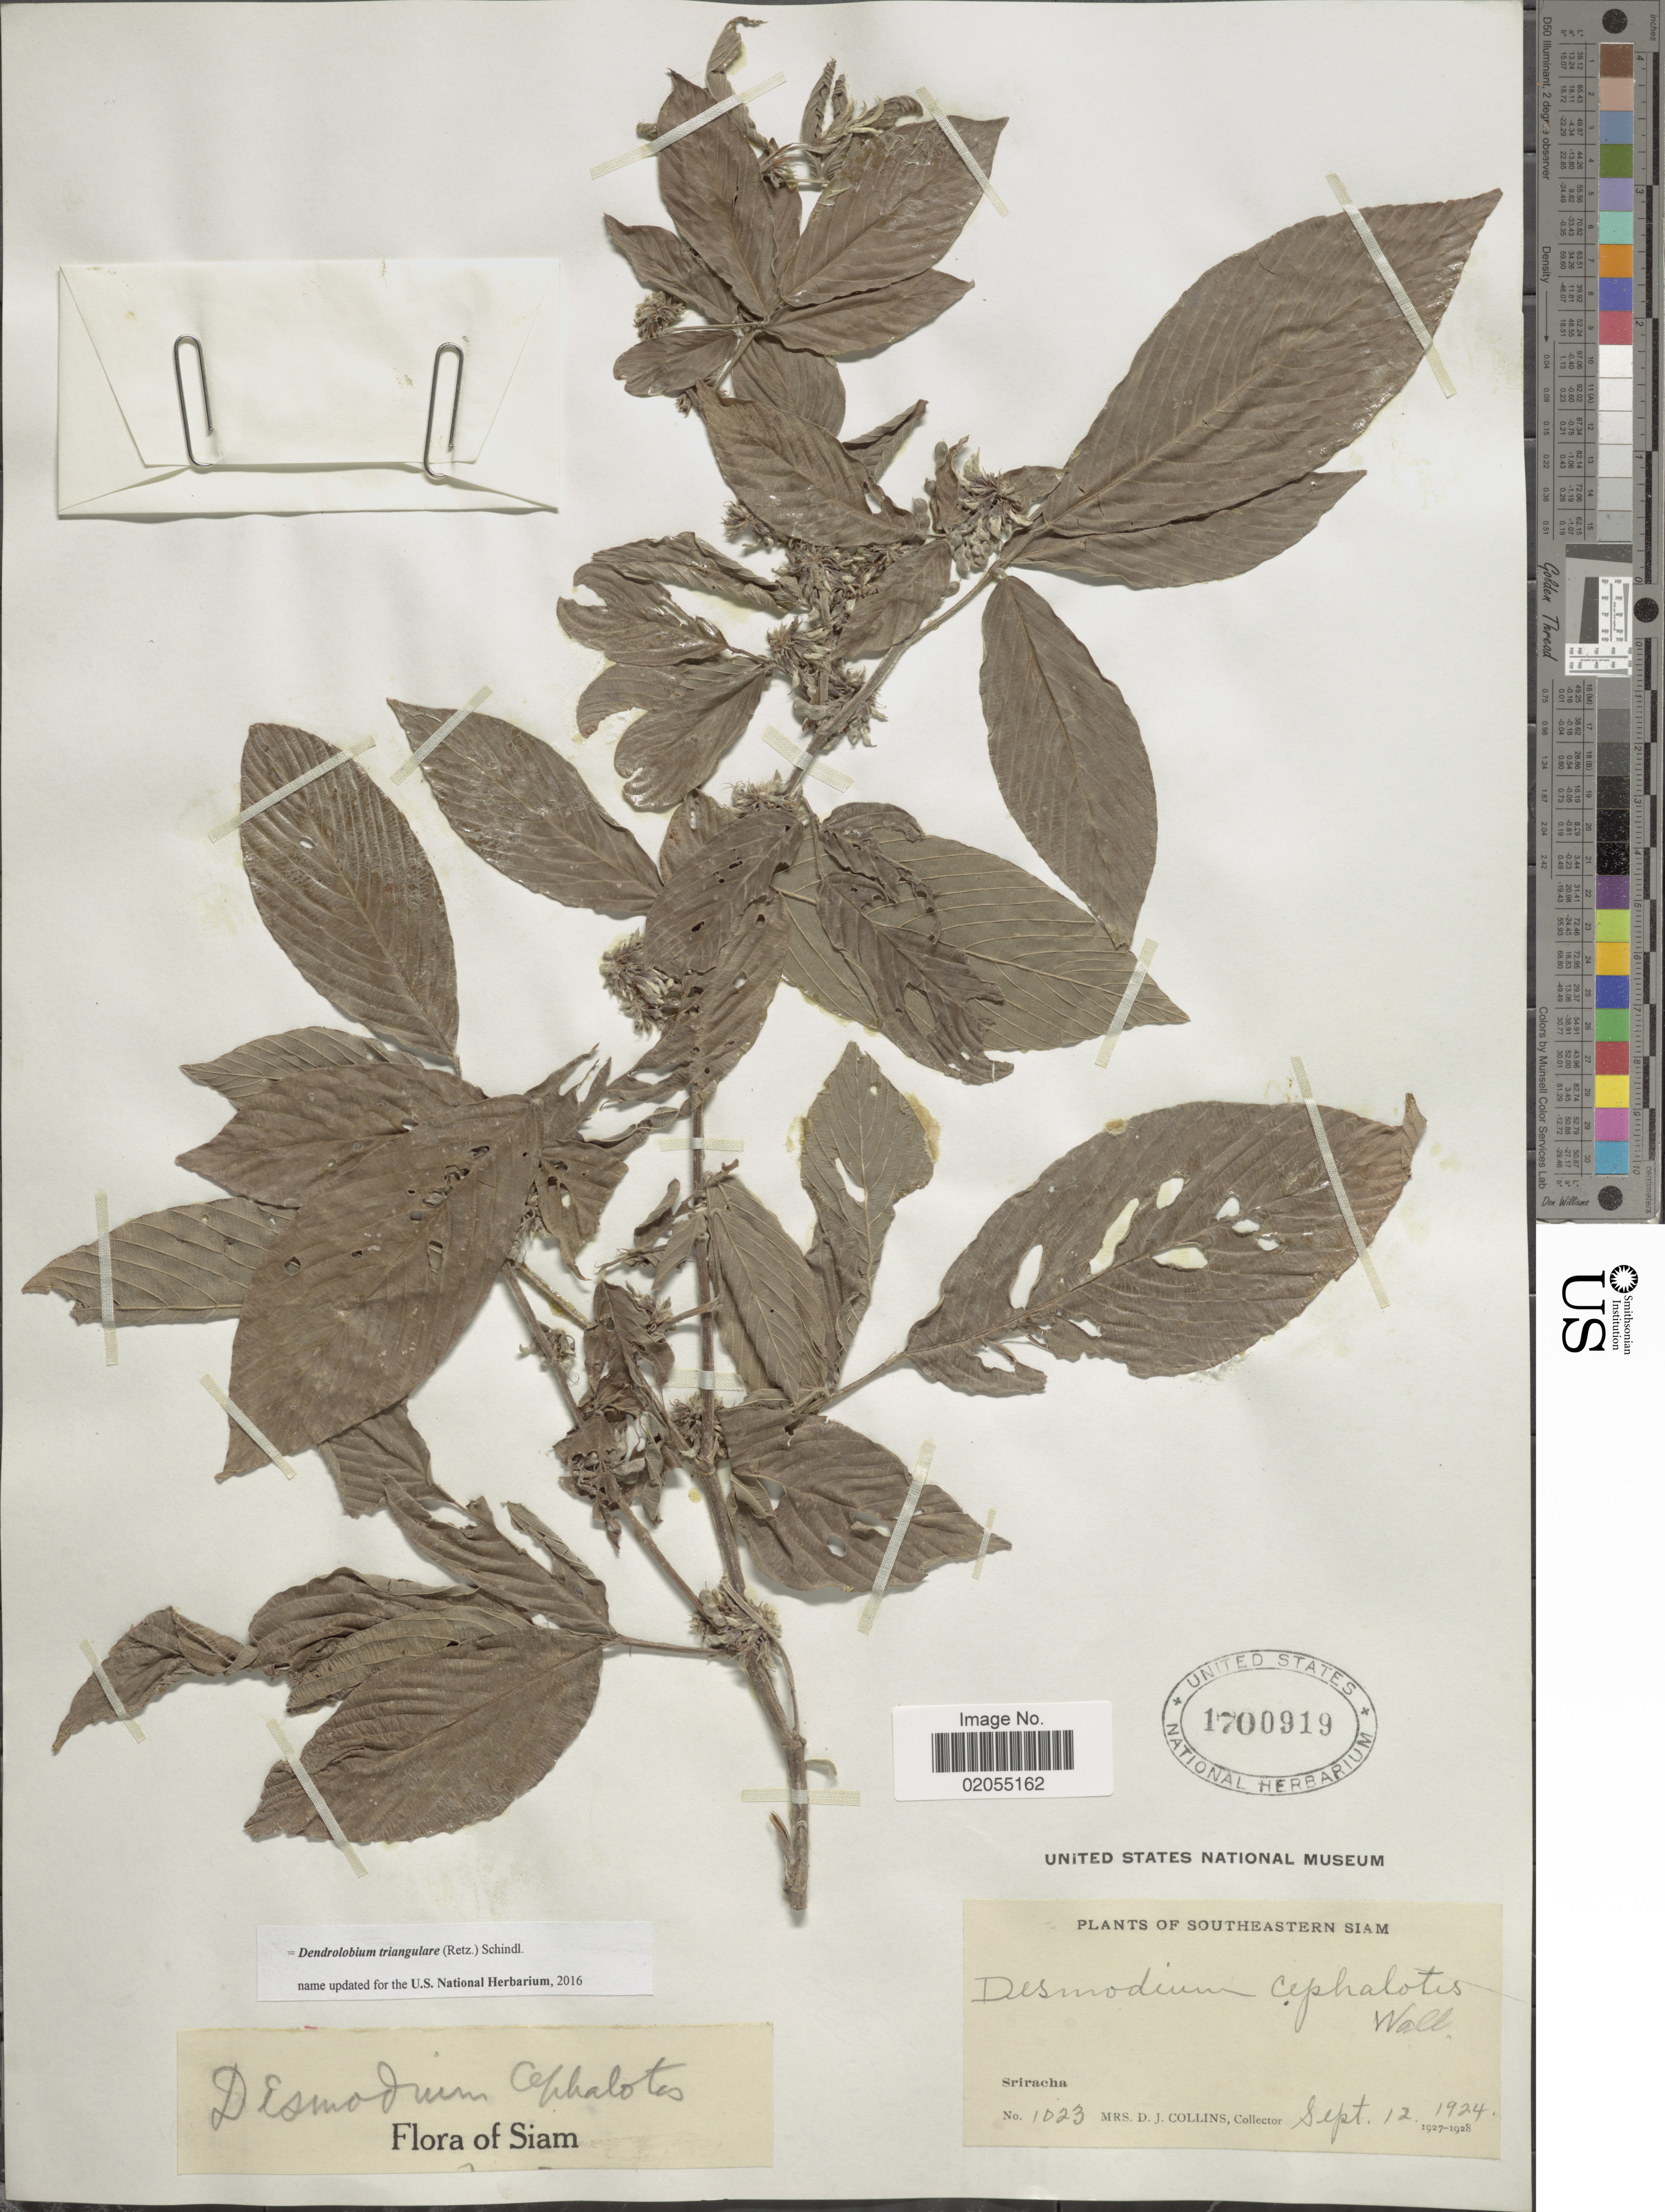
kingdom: Plantae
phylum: Tracheophyta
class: Magnoliopsida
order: Fabales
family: Fabaceae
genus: Dendrolobium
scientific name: Dendrolobium triangulare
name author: (Retz.) Schindl.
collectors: Mrs. D. J. Collins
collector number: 1023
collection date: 1924-09-12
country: Thailand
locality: Southeastern Siam. Sriracha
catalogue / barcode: US 1700919